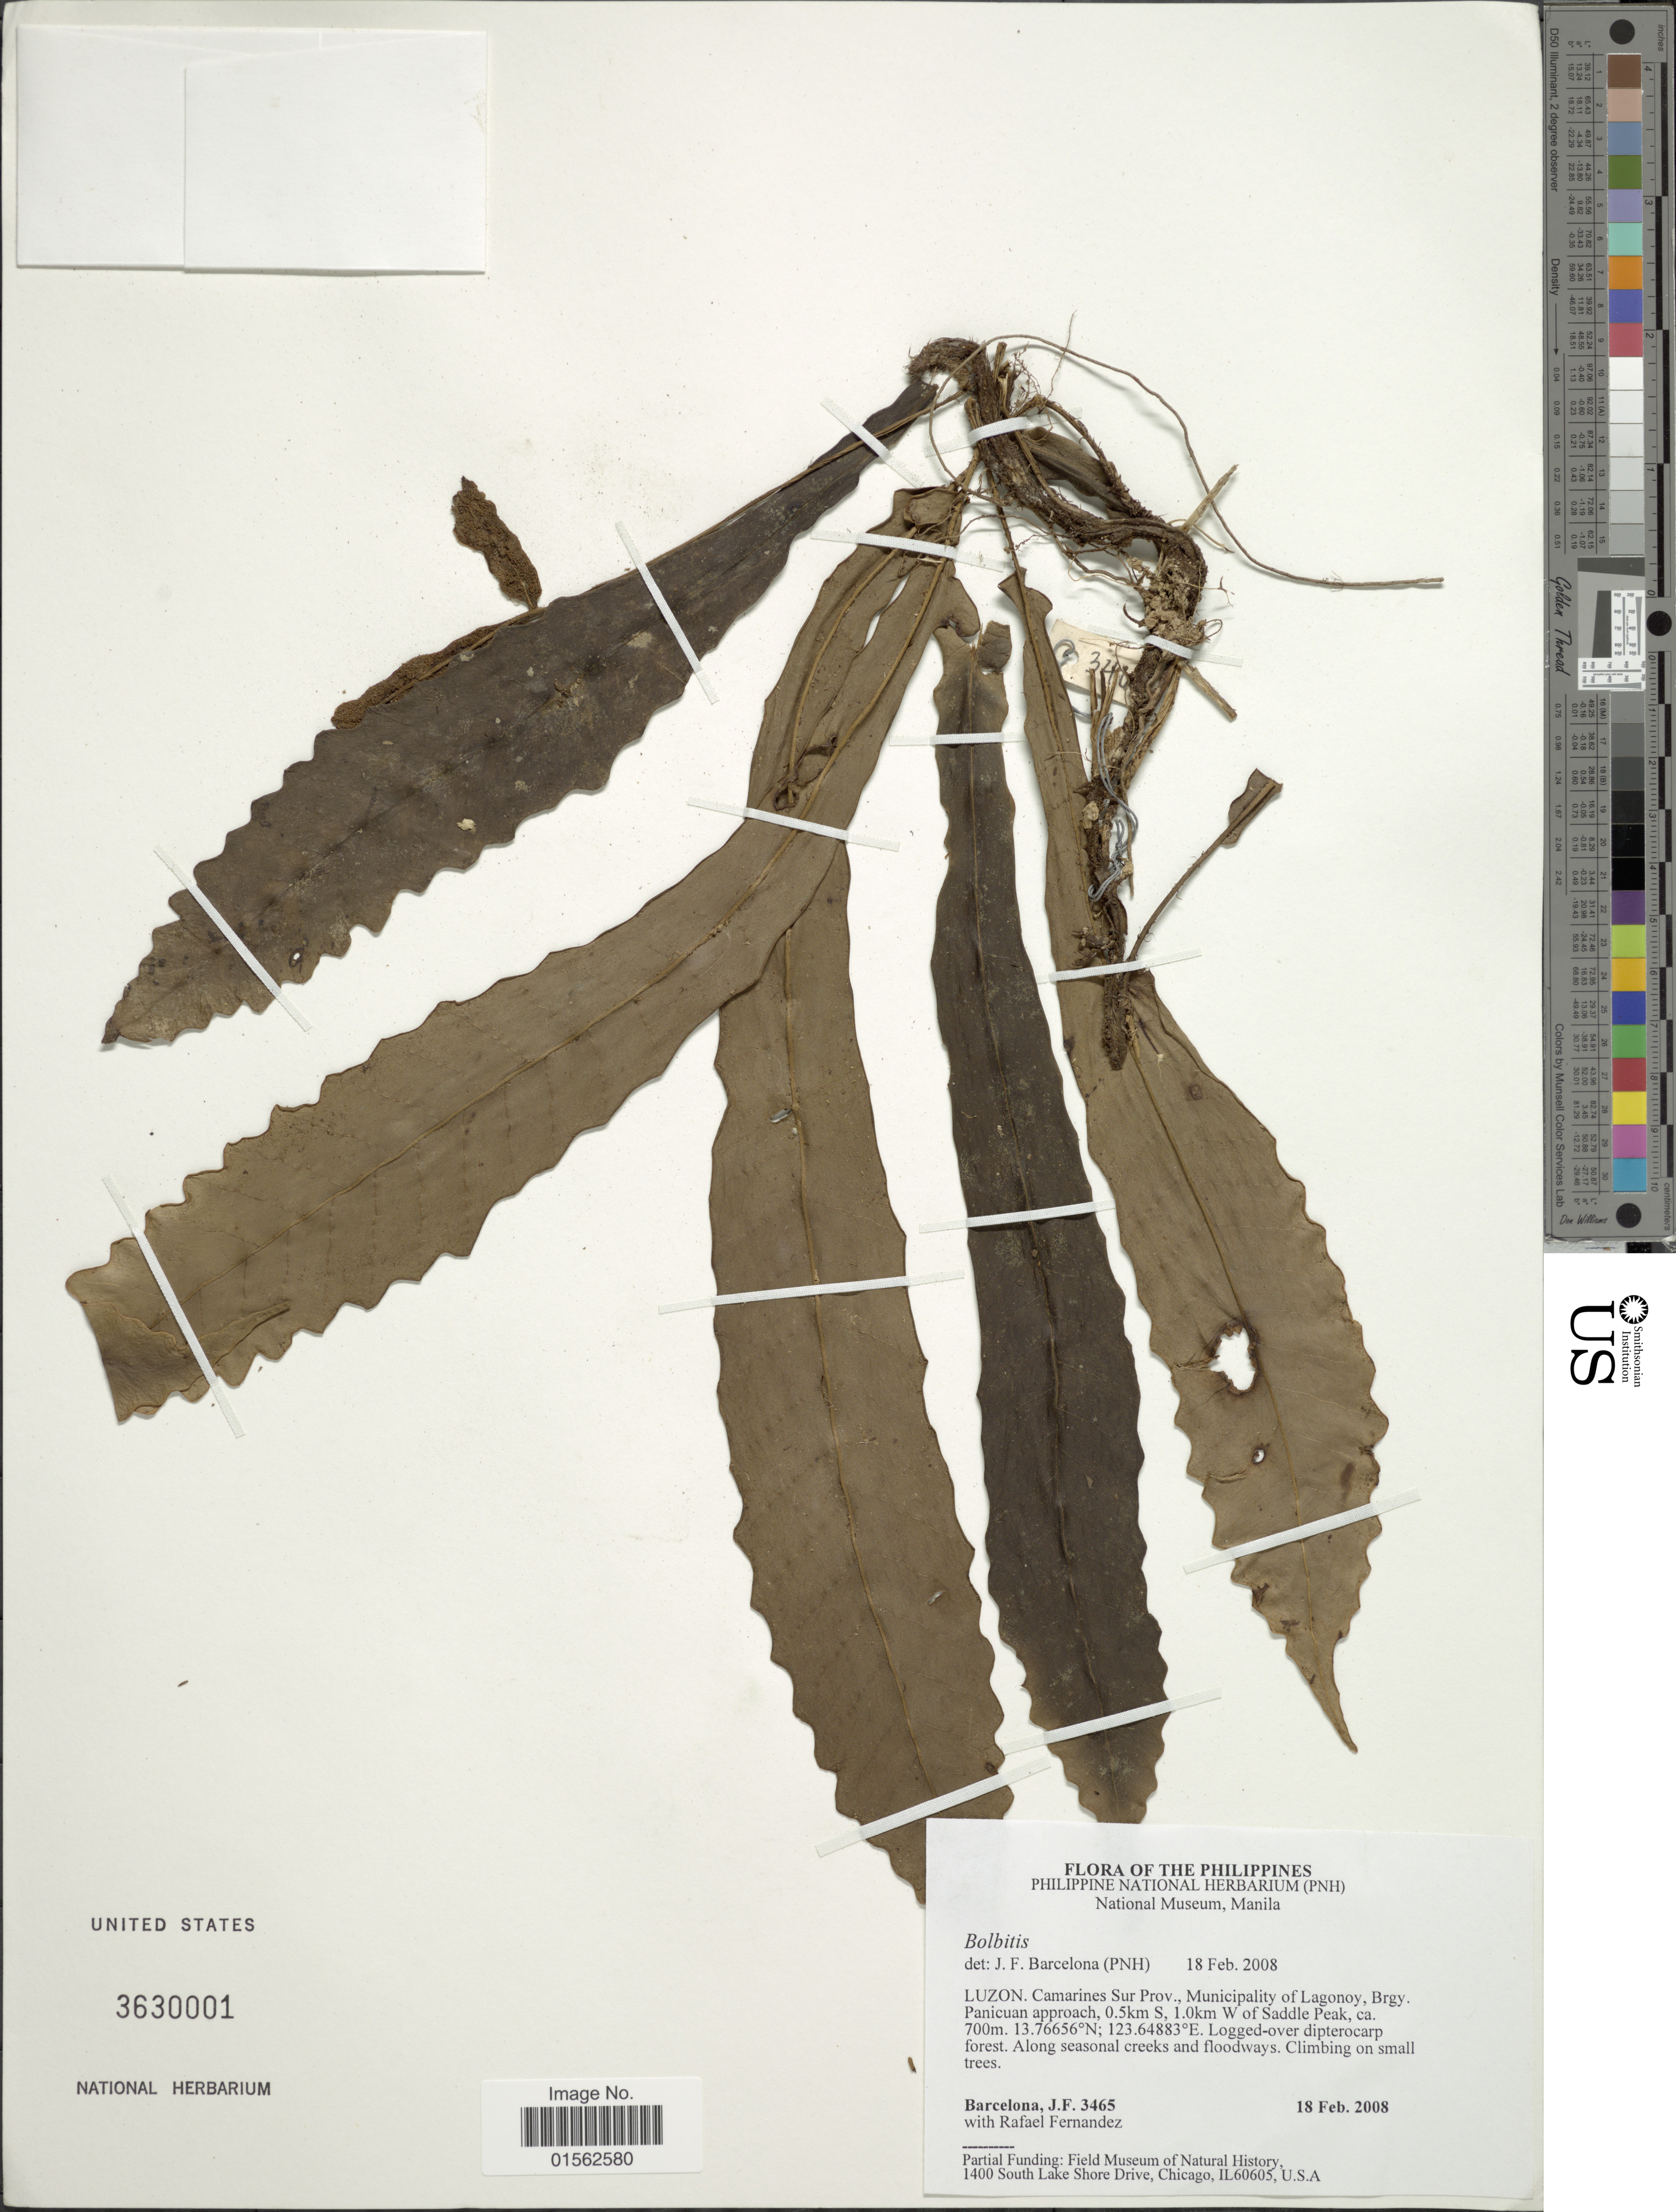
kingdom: Plantae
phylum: Tracheophyta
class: Polypodiopsida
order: Polypodiales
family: Dryopteridaceae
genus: Bolbitis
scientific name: Bolbitis sp.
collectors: J. F. Barcelona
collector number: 3465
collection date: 2008-02-18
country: Philippines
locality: Philippines, Luzon, Camarines Sur Prov., Municipality of Lagonoy, Brgy. Panicuan approach 0.5km S, 1.0km W of Saddle Peak, along seasonal creeks and floodways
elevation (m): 700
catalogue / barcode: US 3630001